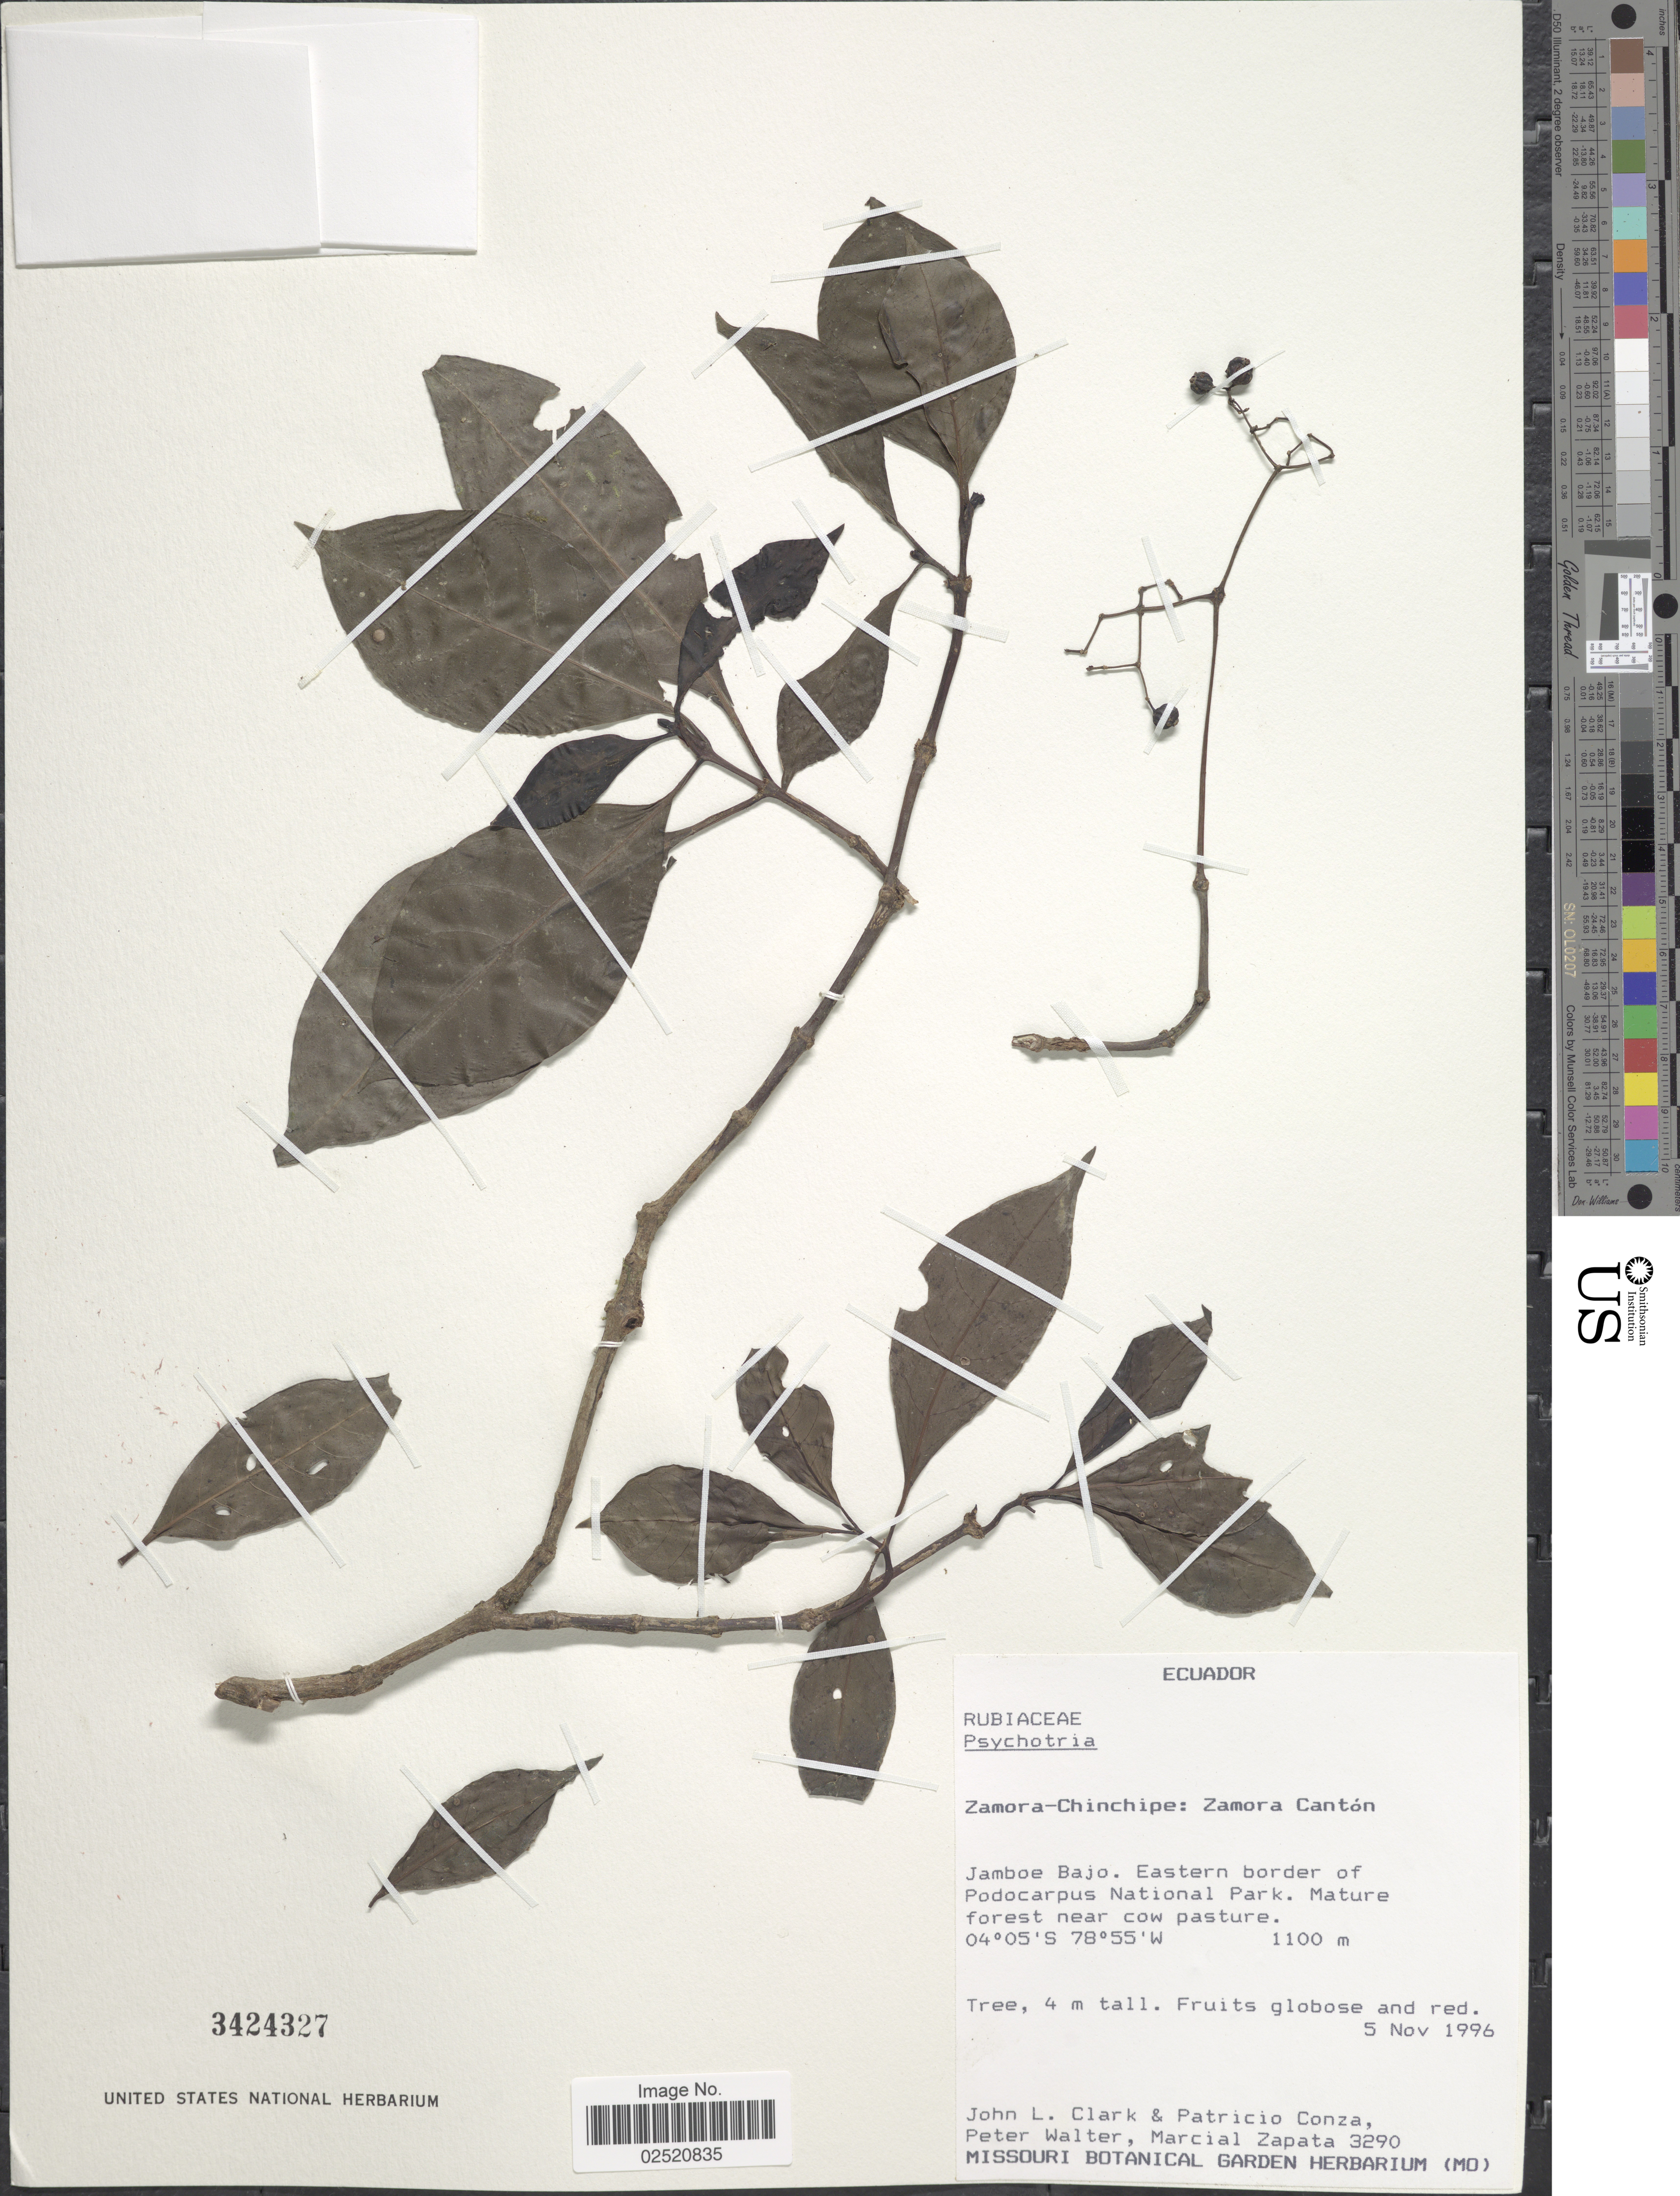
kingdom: Plantae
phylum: Tracheophyta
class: Magnoliopsida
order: Gentianales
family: Rubiaceae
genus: Psychotria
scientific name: Psychotria sp.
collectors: J. L. Clark, P. Conza, P. Walter & M. Zapata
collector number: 3290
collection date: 1996-11-05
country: Ecuador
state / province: Zamora-Chinchipe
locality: Zamora Canton, Jamboe Bajo, Eastern border of Podocarpus National Park, mature forest near cow pasture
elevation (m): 1100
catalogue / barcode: US 3424327